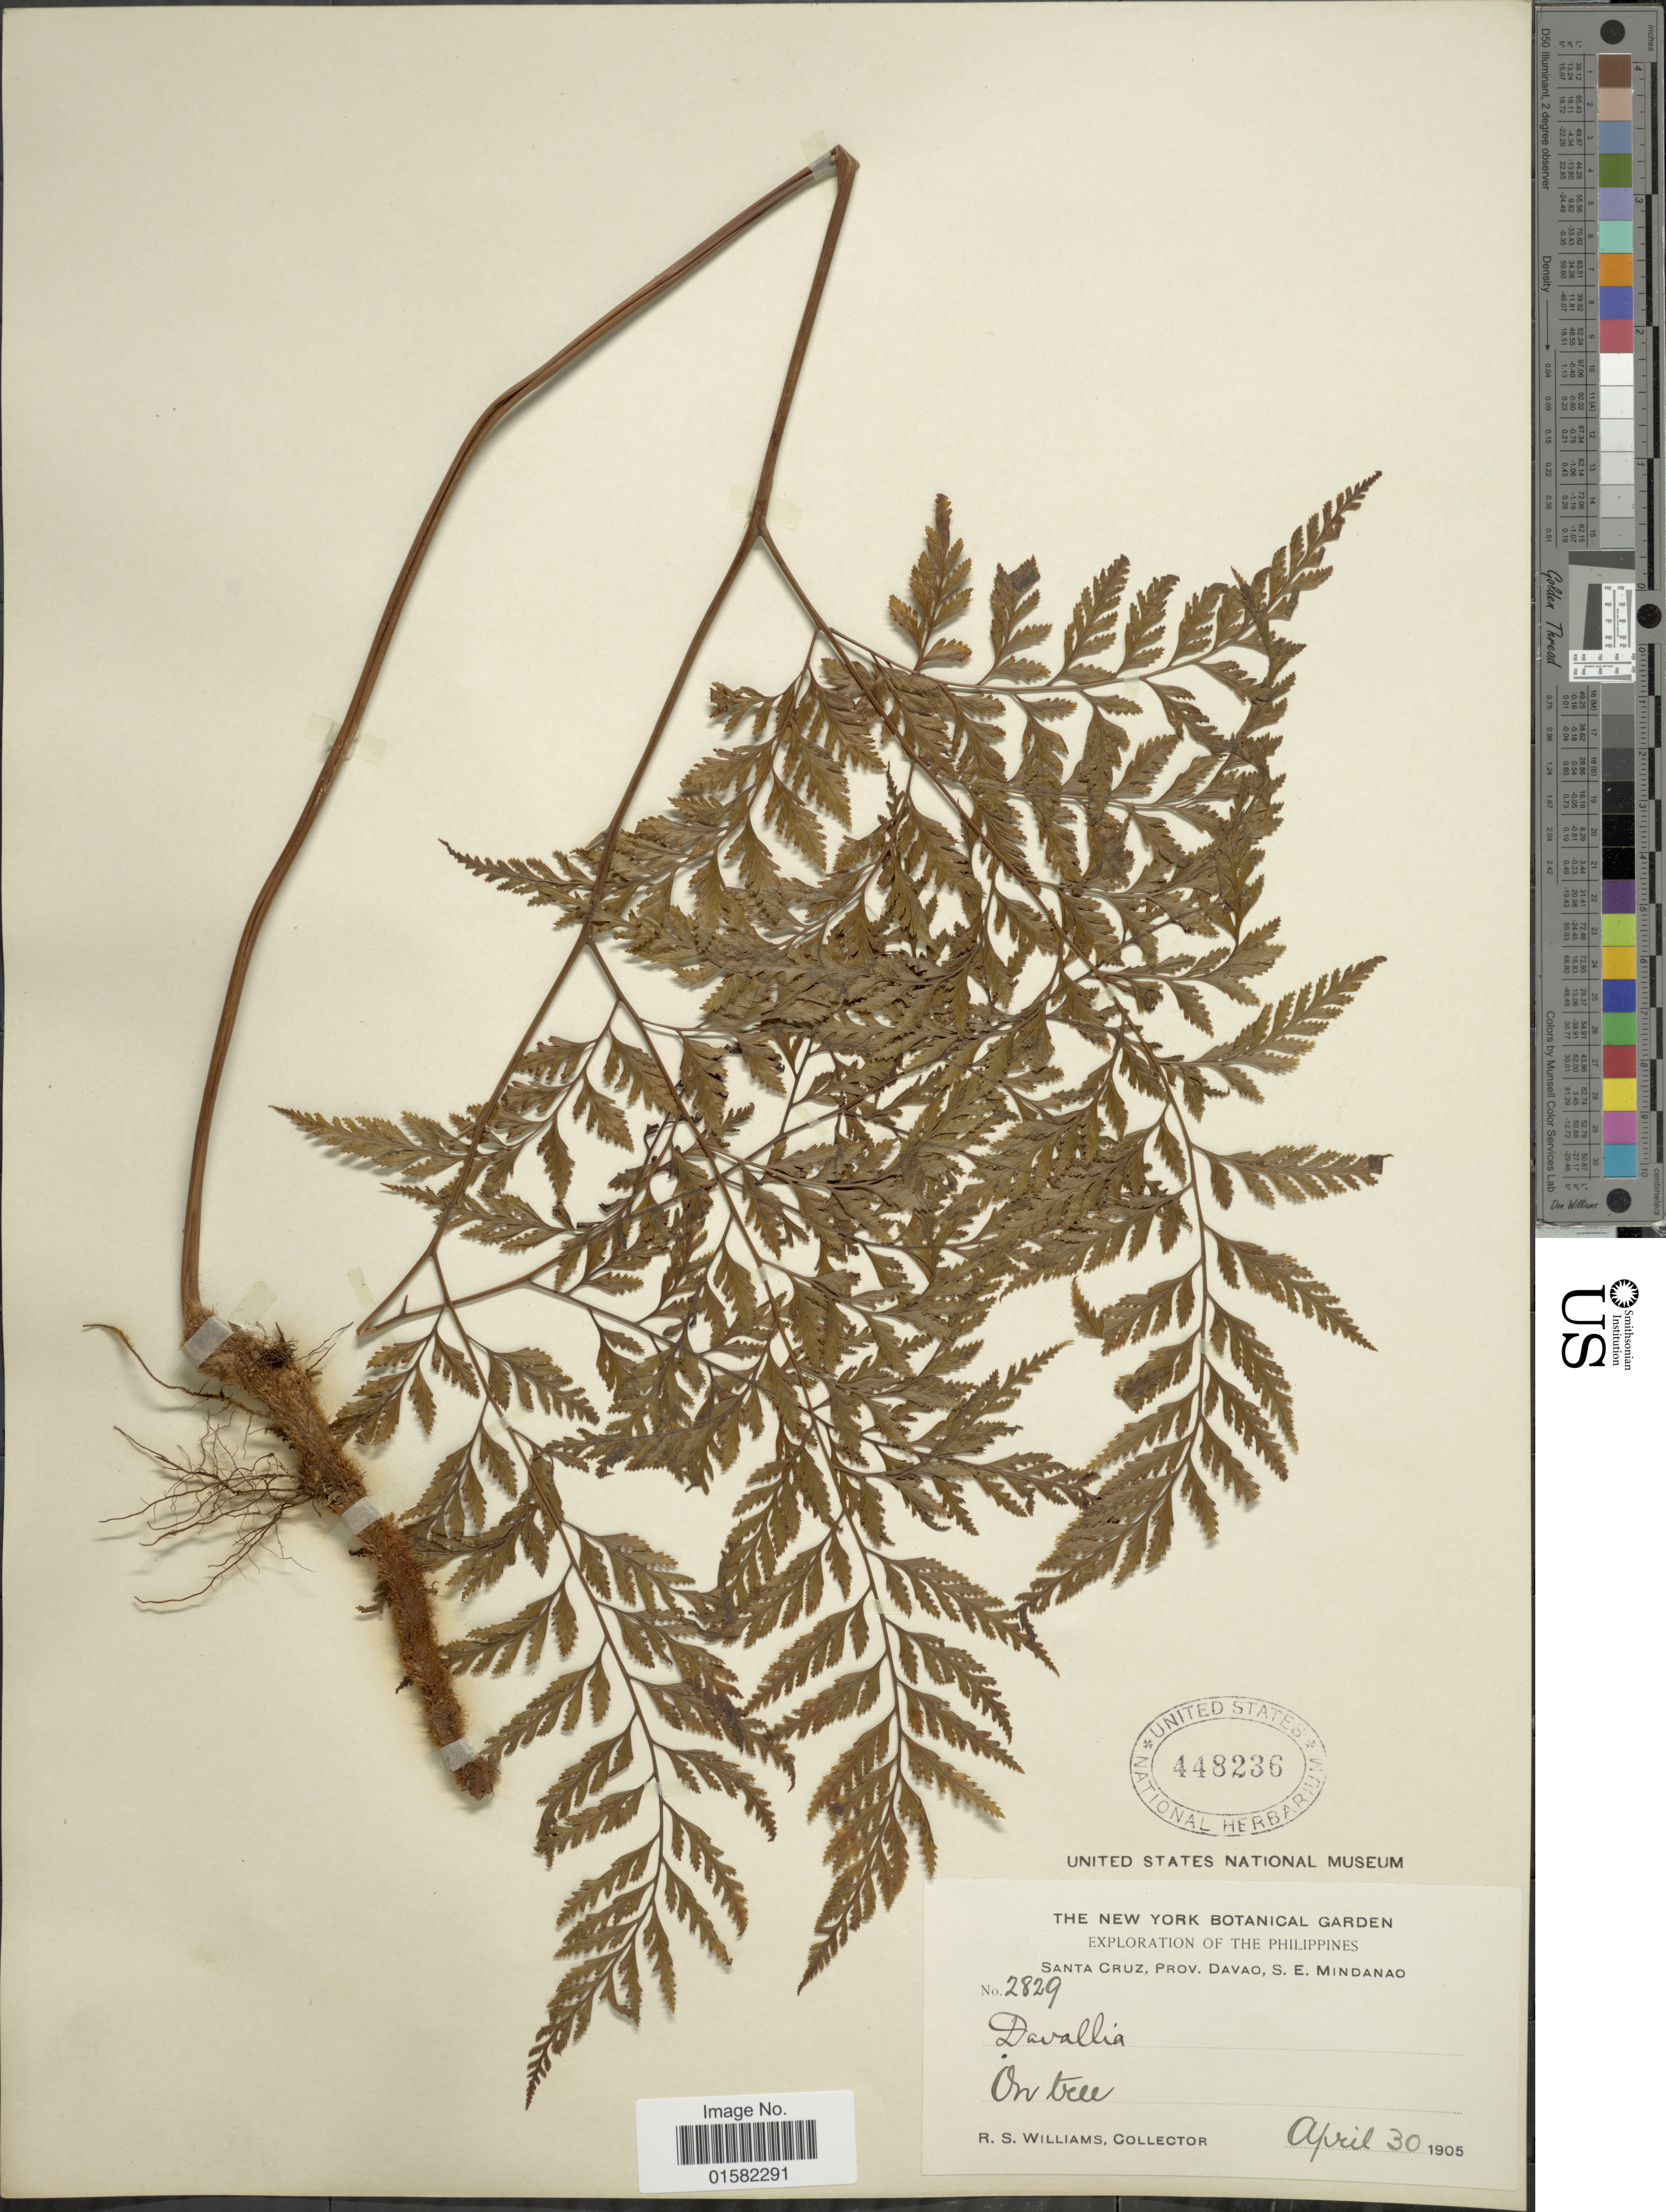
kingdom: Plantae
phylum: Tracheophyta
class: Polypodiopsida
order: Polypodiales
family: Davalliaceae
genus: Wibelia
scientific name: Wibelia denticulata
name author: (Burm. f.) M. Kato & Tsutsumi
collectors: R. S. Williams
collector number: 2829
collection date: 1905-04-30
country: Philippines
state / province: Davao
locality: Santa Cruz, S.E. Mindanao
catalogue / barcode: US 448236